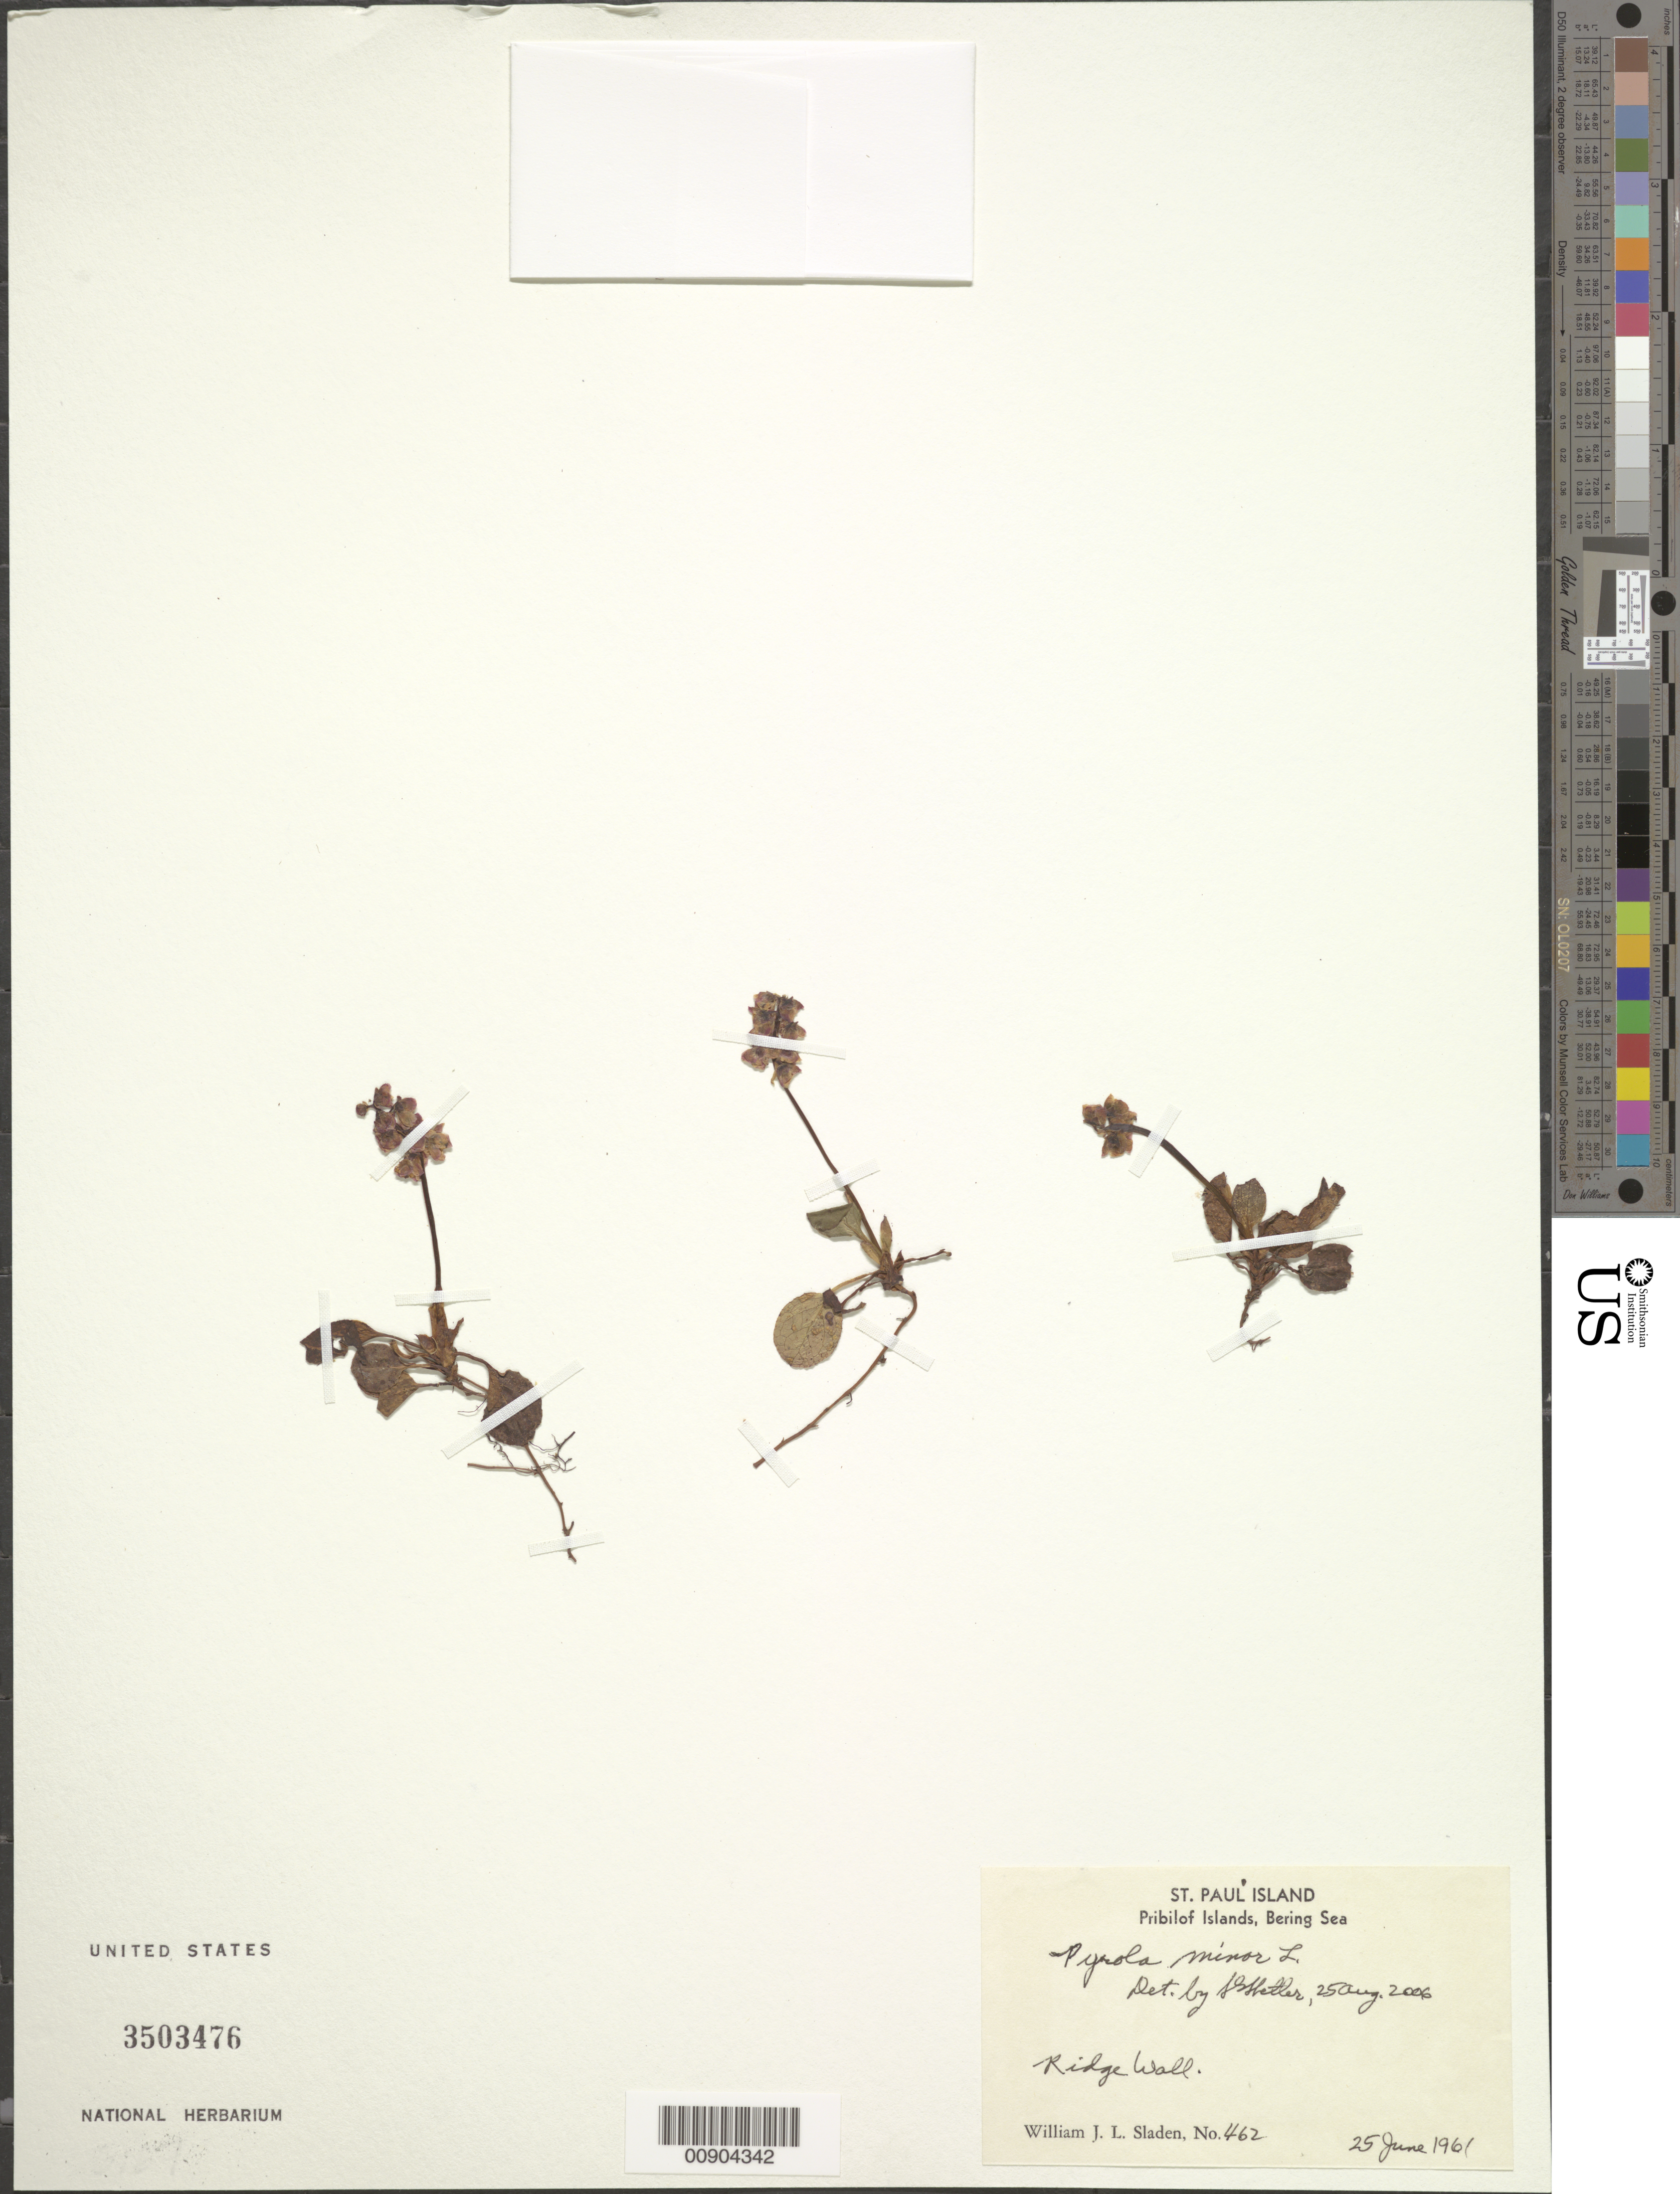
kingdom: Plantae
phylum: Tracheophyta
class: Magnoliopsida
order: Ericales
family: Ericaceae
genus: Pyrola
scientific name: Pyrola minor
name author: L.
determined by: Shetler, Stanwyn G., (US), NMNH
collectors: W. Sladen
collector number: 462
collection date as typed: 25 Jun 1961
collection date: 1961-06-25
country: United States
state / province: Alaska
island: St. Paul Island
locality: Ridge Wall., Bering Sea, Pribilof Islands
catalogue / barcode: US 3503476